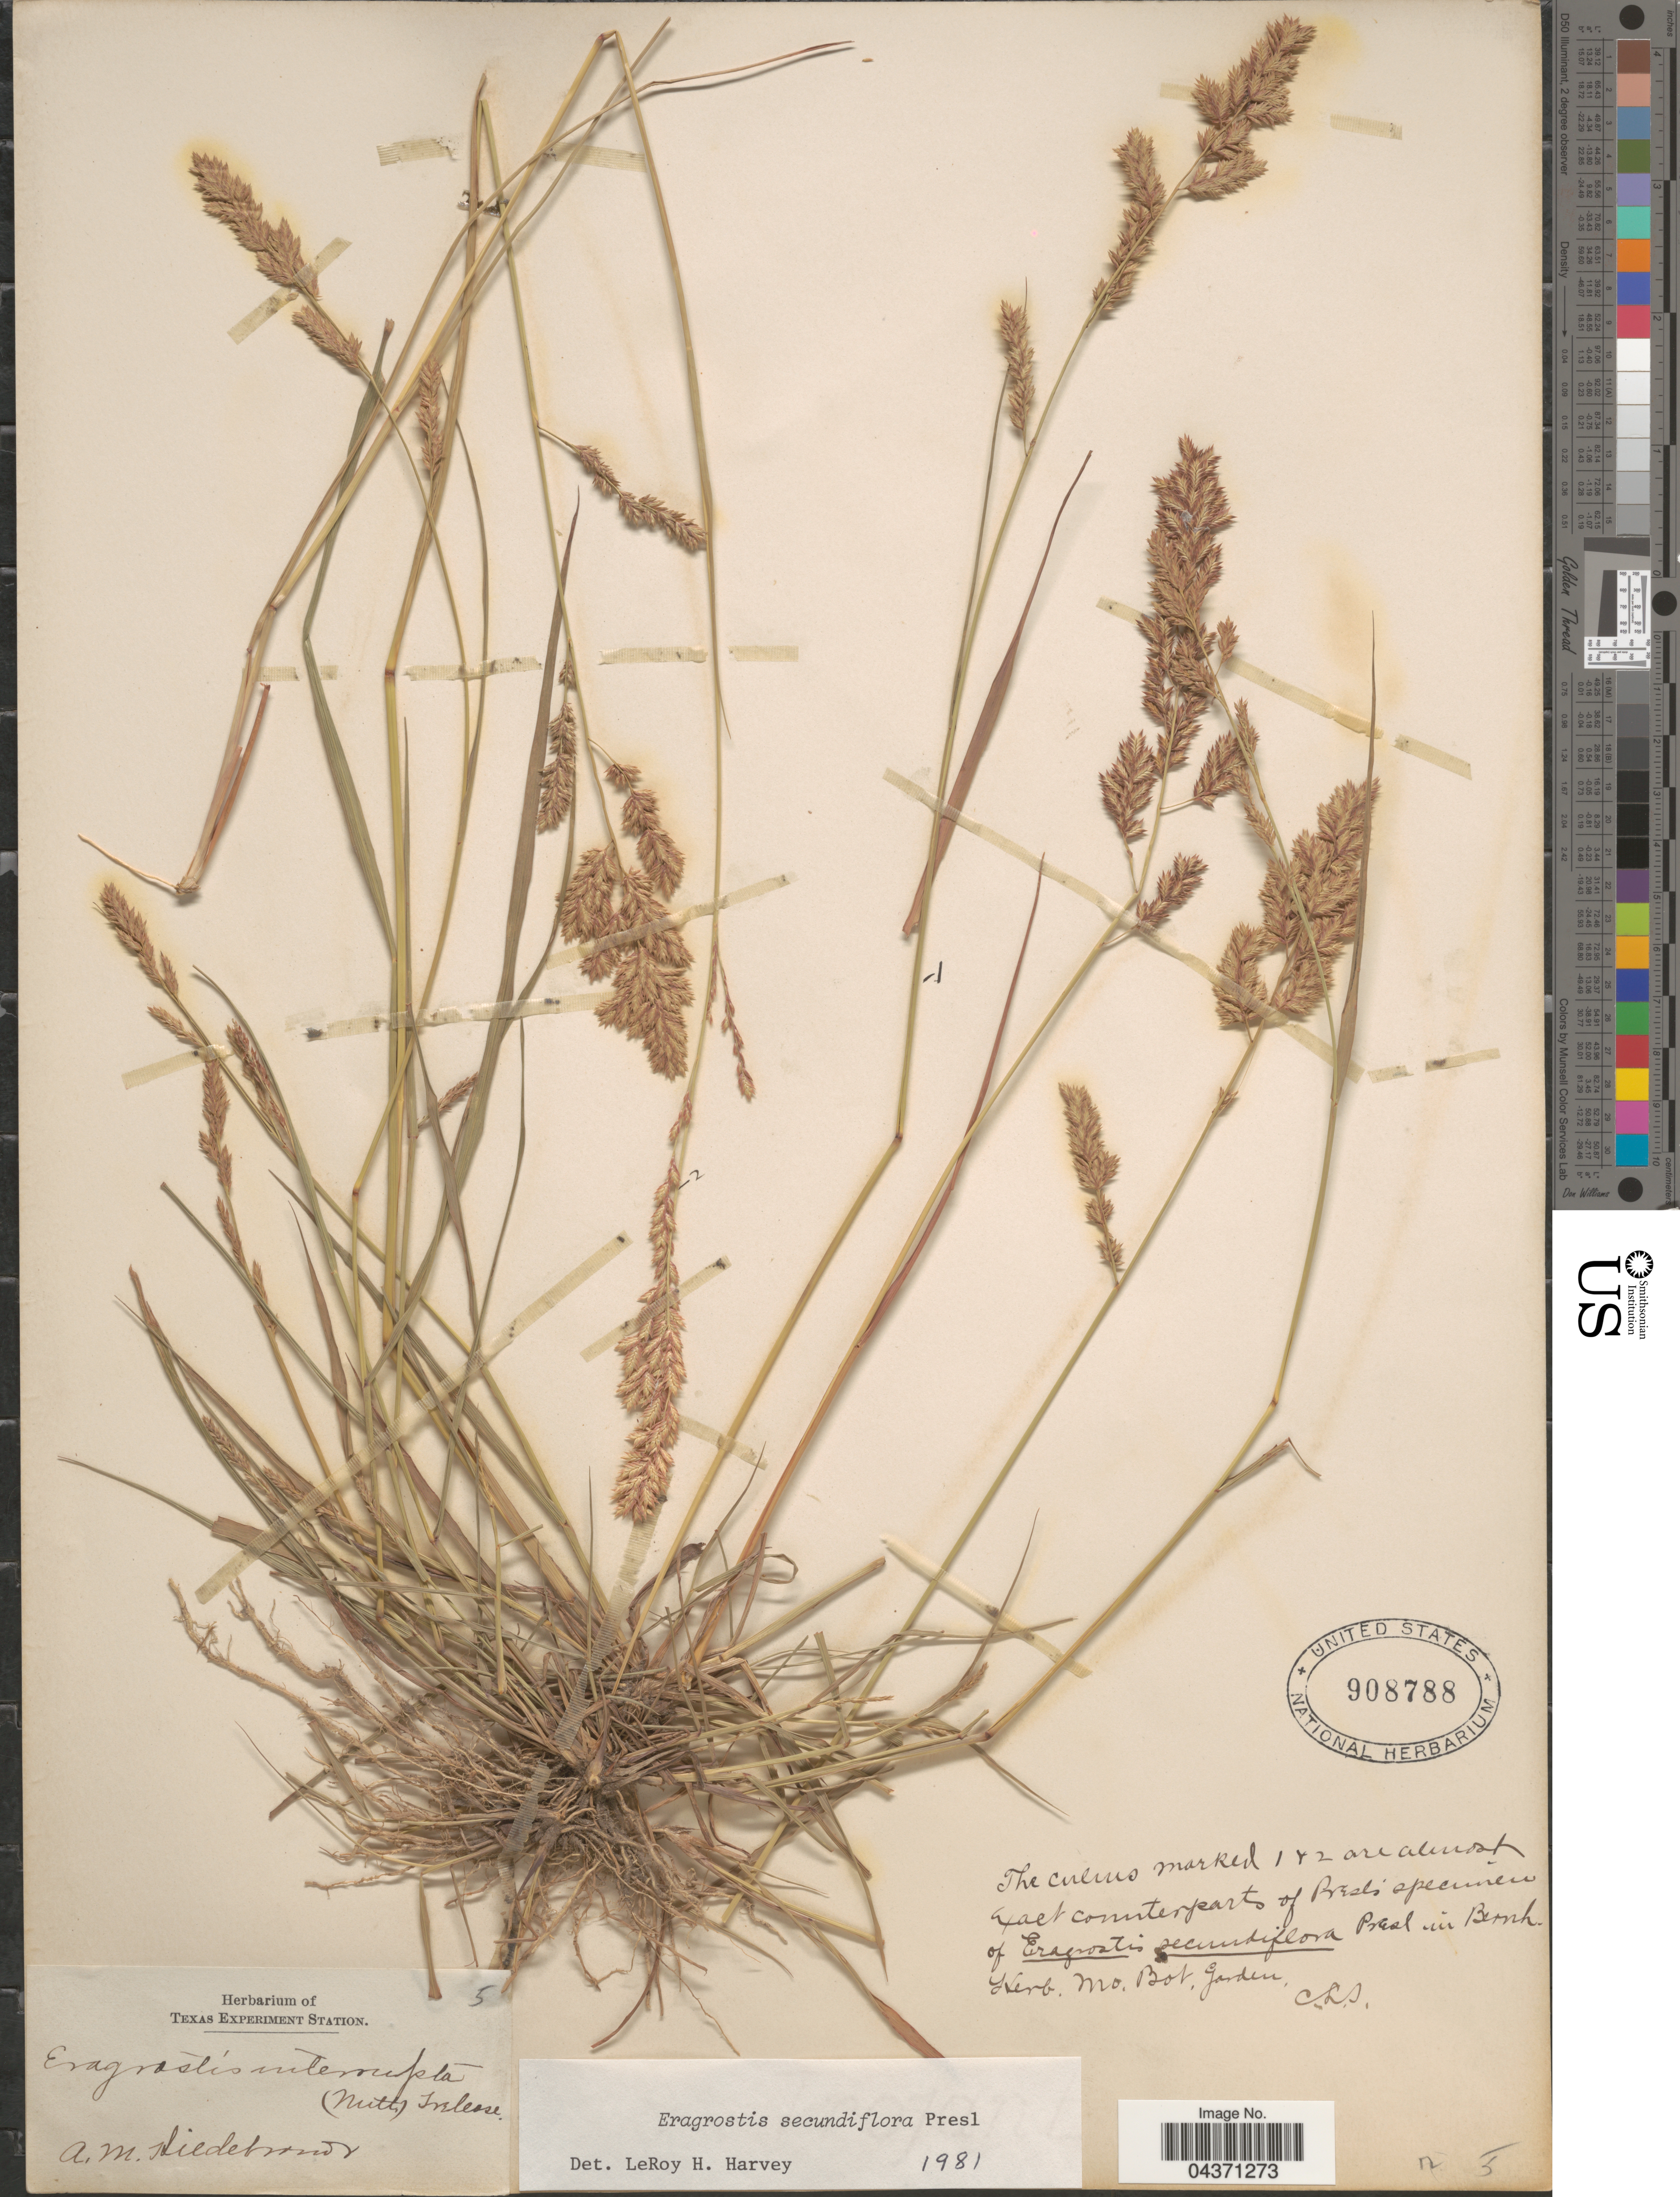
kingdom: Plantae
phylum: Tracheophyta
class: Liliopsida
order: Poales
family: Poaceae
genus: Eragrostis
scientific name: Eragrostis secundiflora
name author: J. Presl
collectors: A. Hildebrandt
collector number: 5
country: United States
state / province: Texas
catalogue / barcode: US 908788